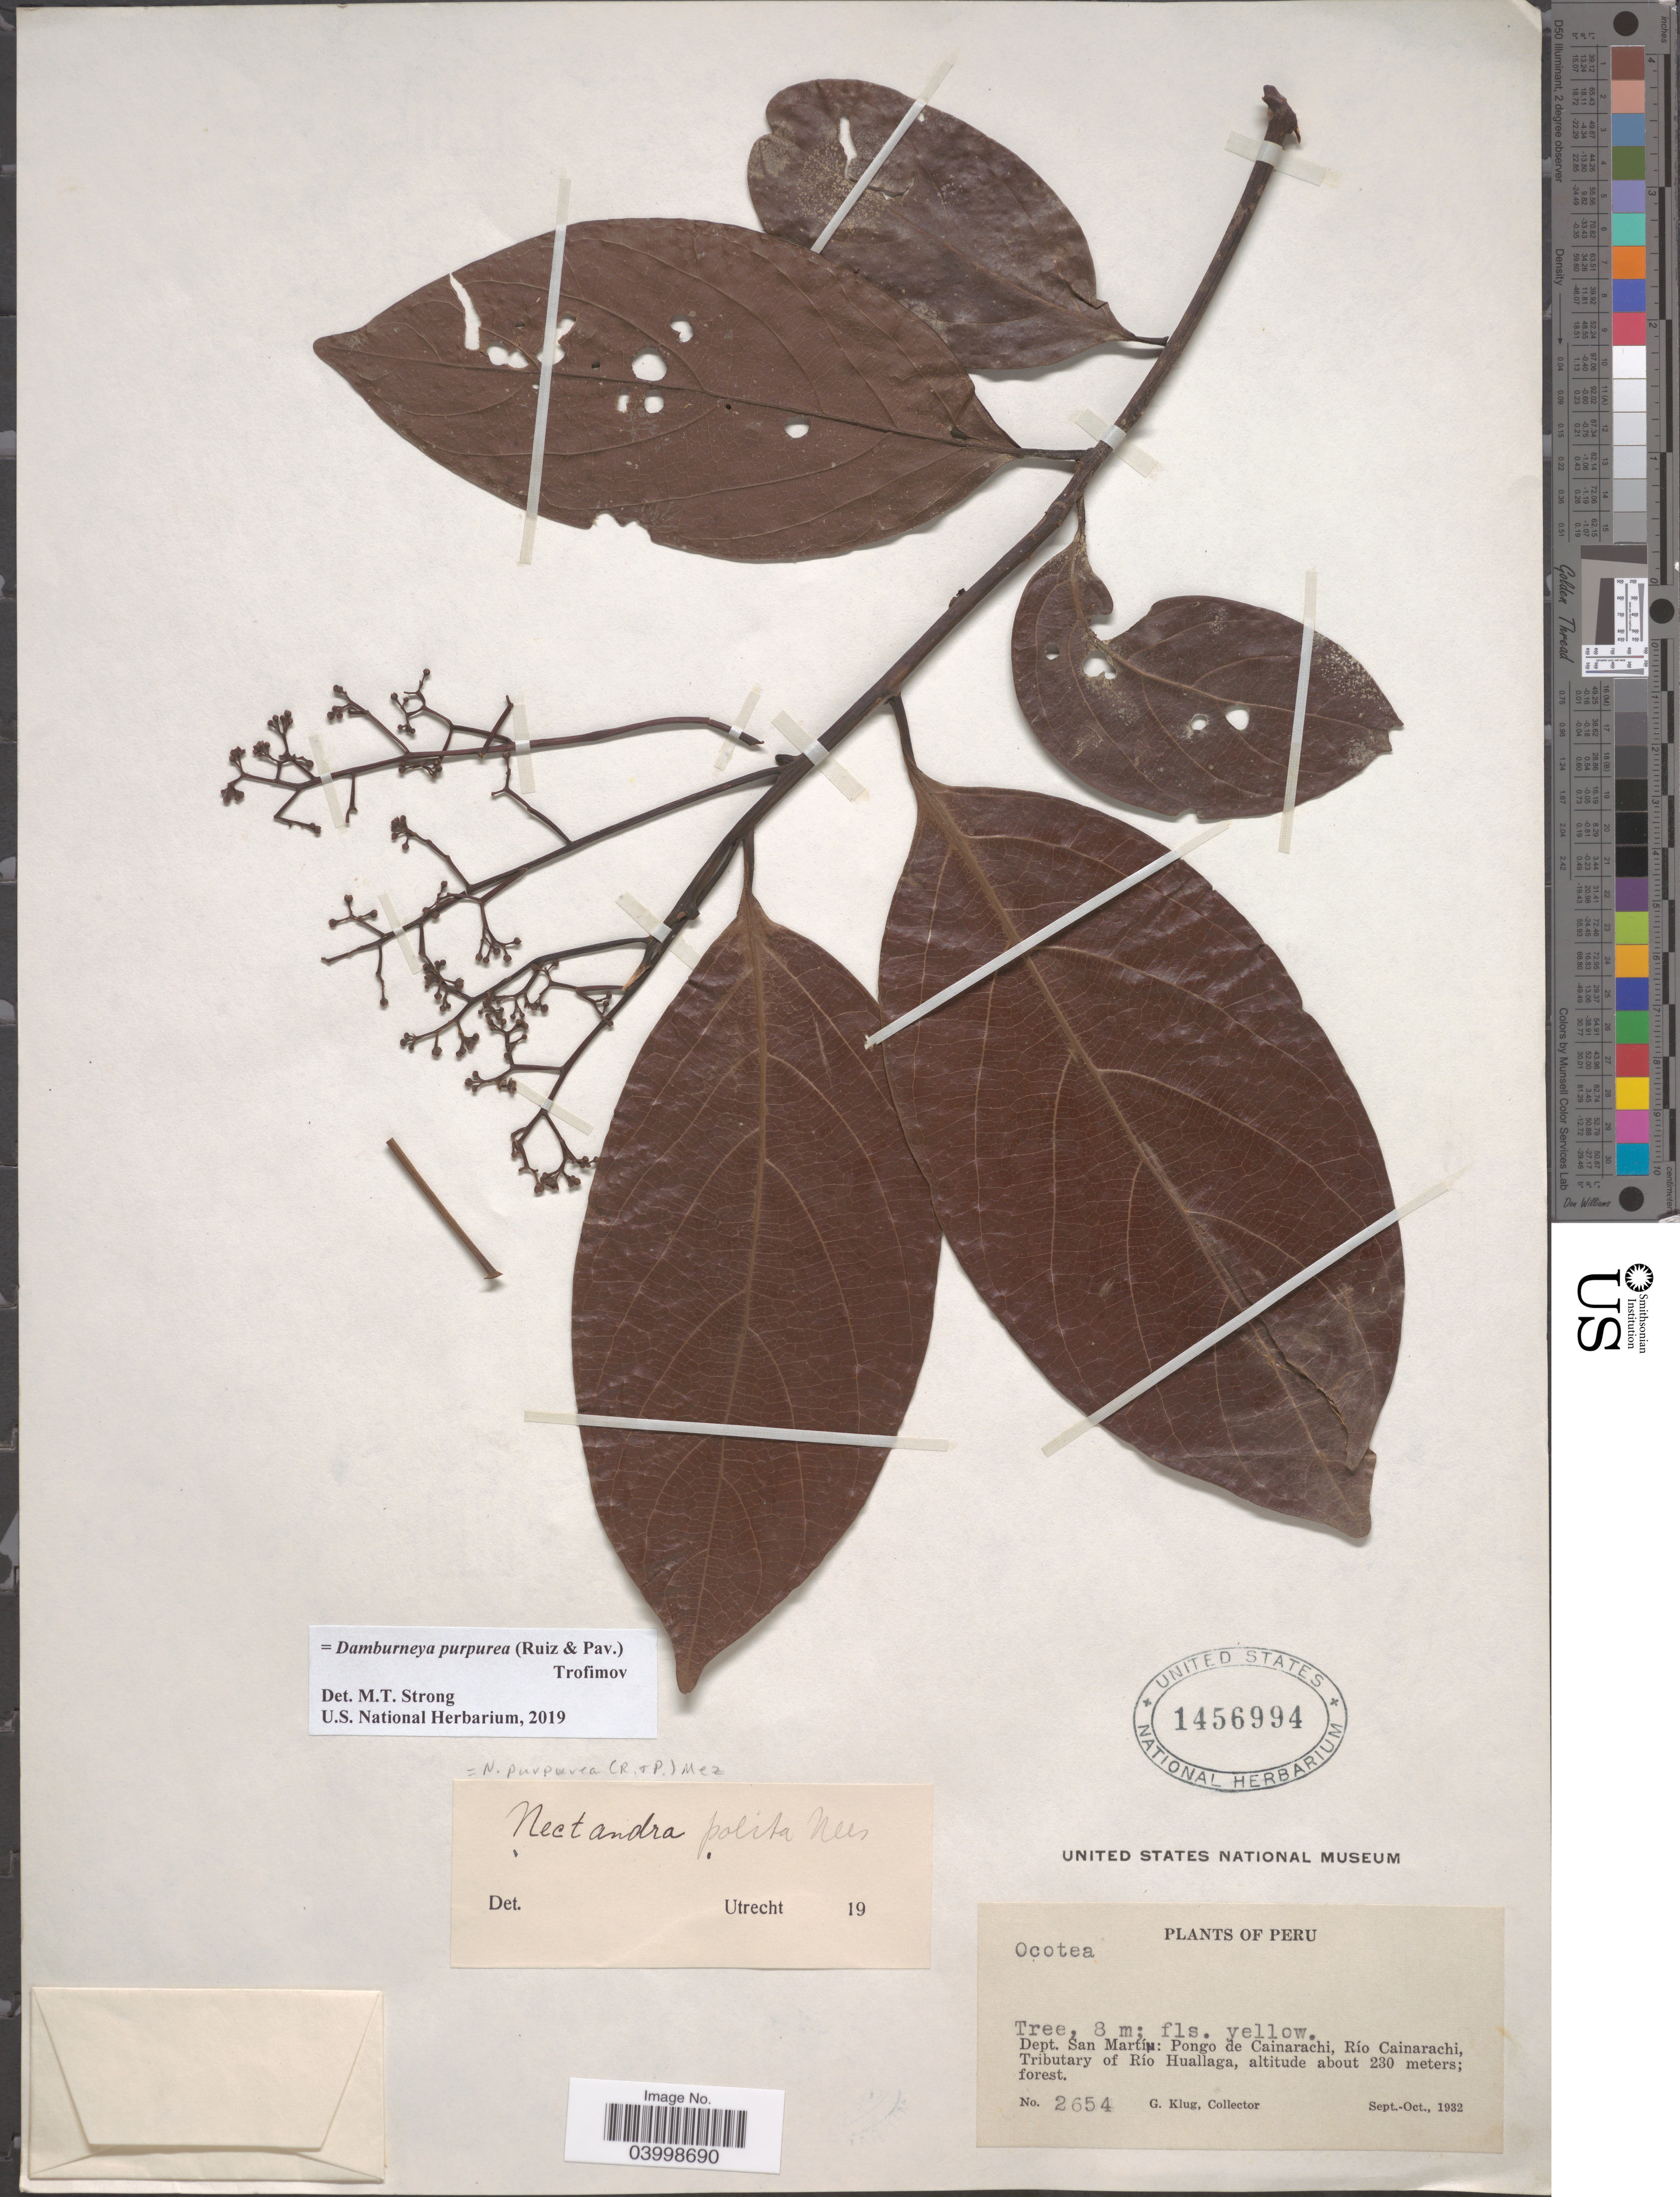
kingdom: Plantae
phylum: Tracheophyta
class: Magnoliopsida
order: Laurales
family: Lauraceae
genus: Damburneya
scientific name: Damburneya purpurea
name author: (Ruiz & Pav.) Trofimov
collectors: G. Klug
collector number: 2654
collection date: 1932-09/1932-10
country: Peru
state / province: San Martín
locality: Dept. San Martín: Pongo de Cainarachi, Río Cainarachi, Tributary of Río Huallaga.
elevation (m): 230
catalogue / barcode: US 1456994